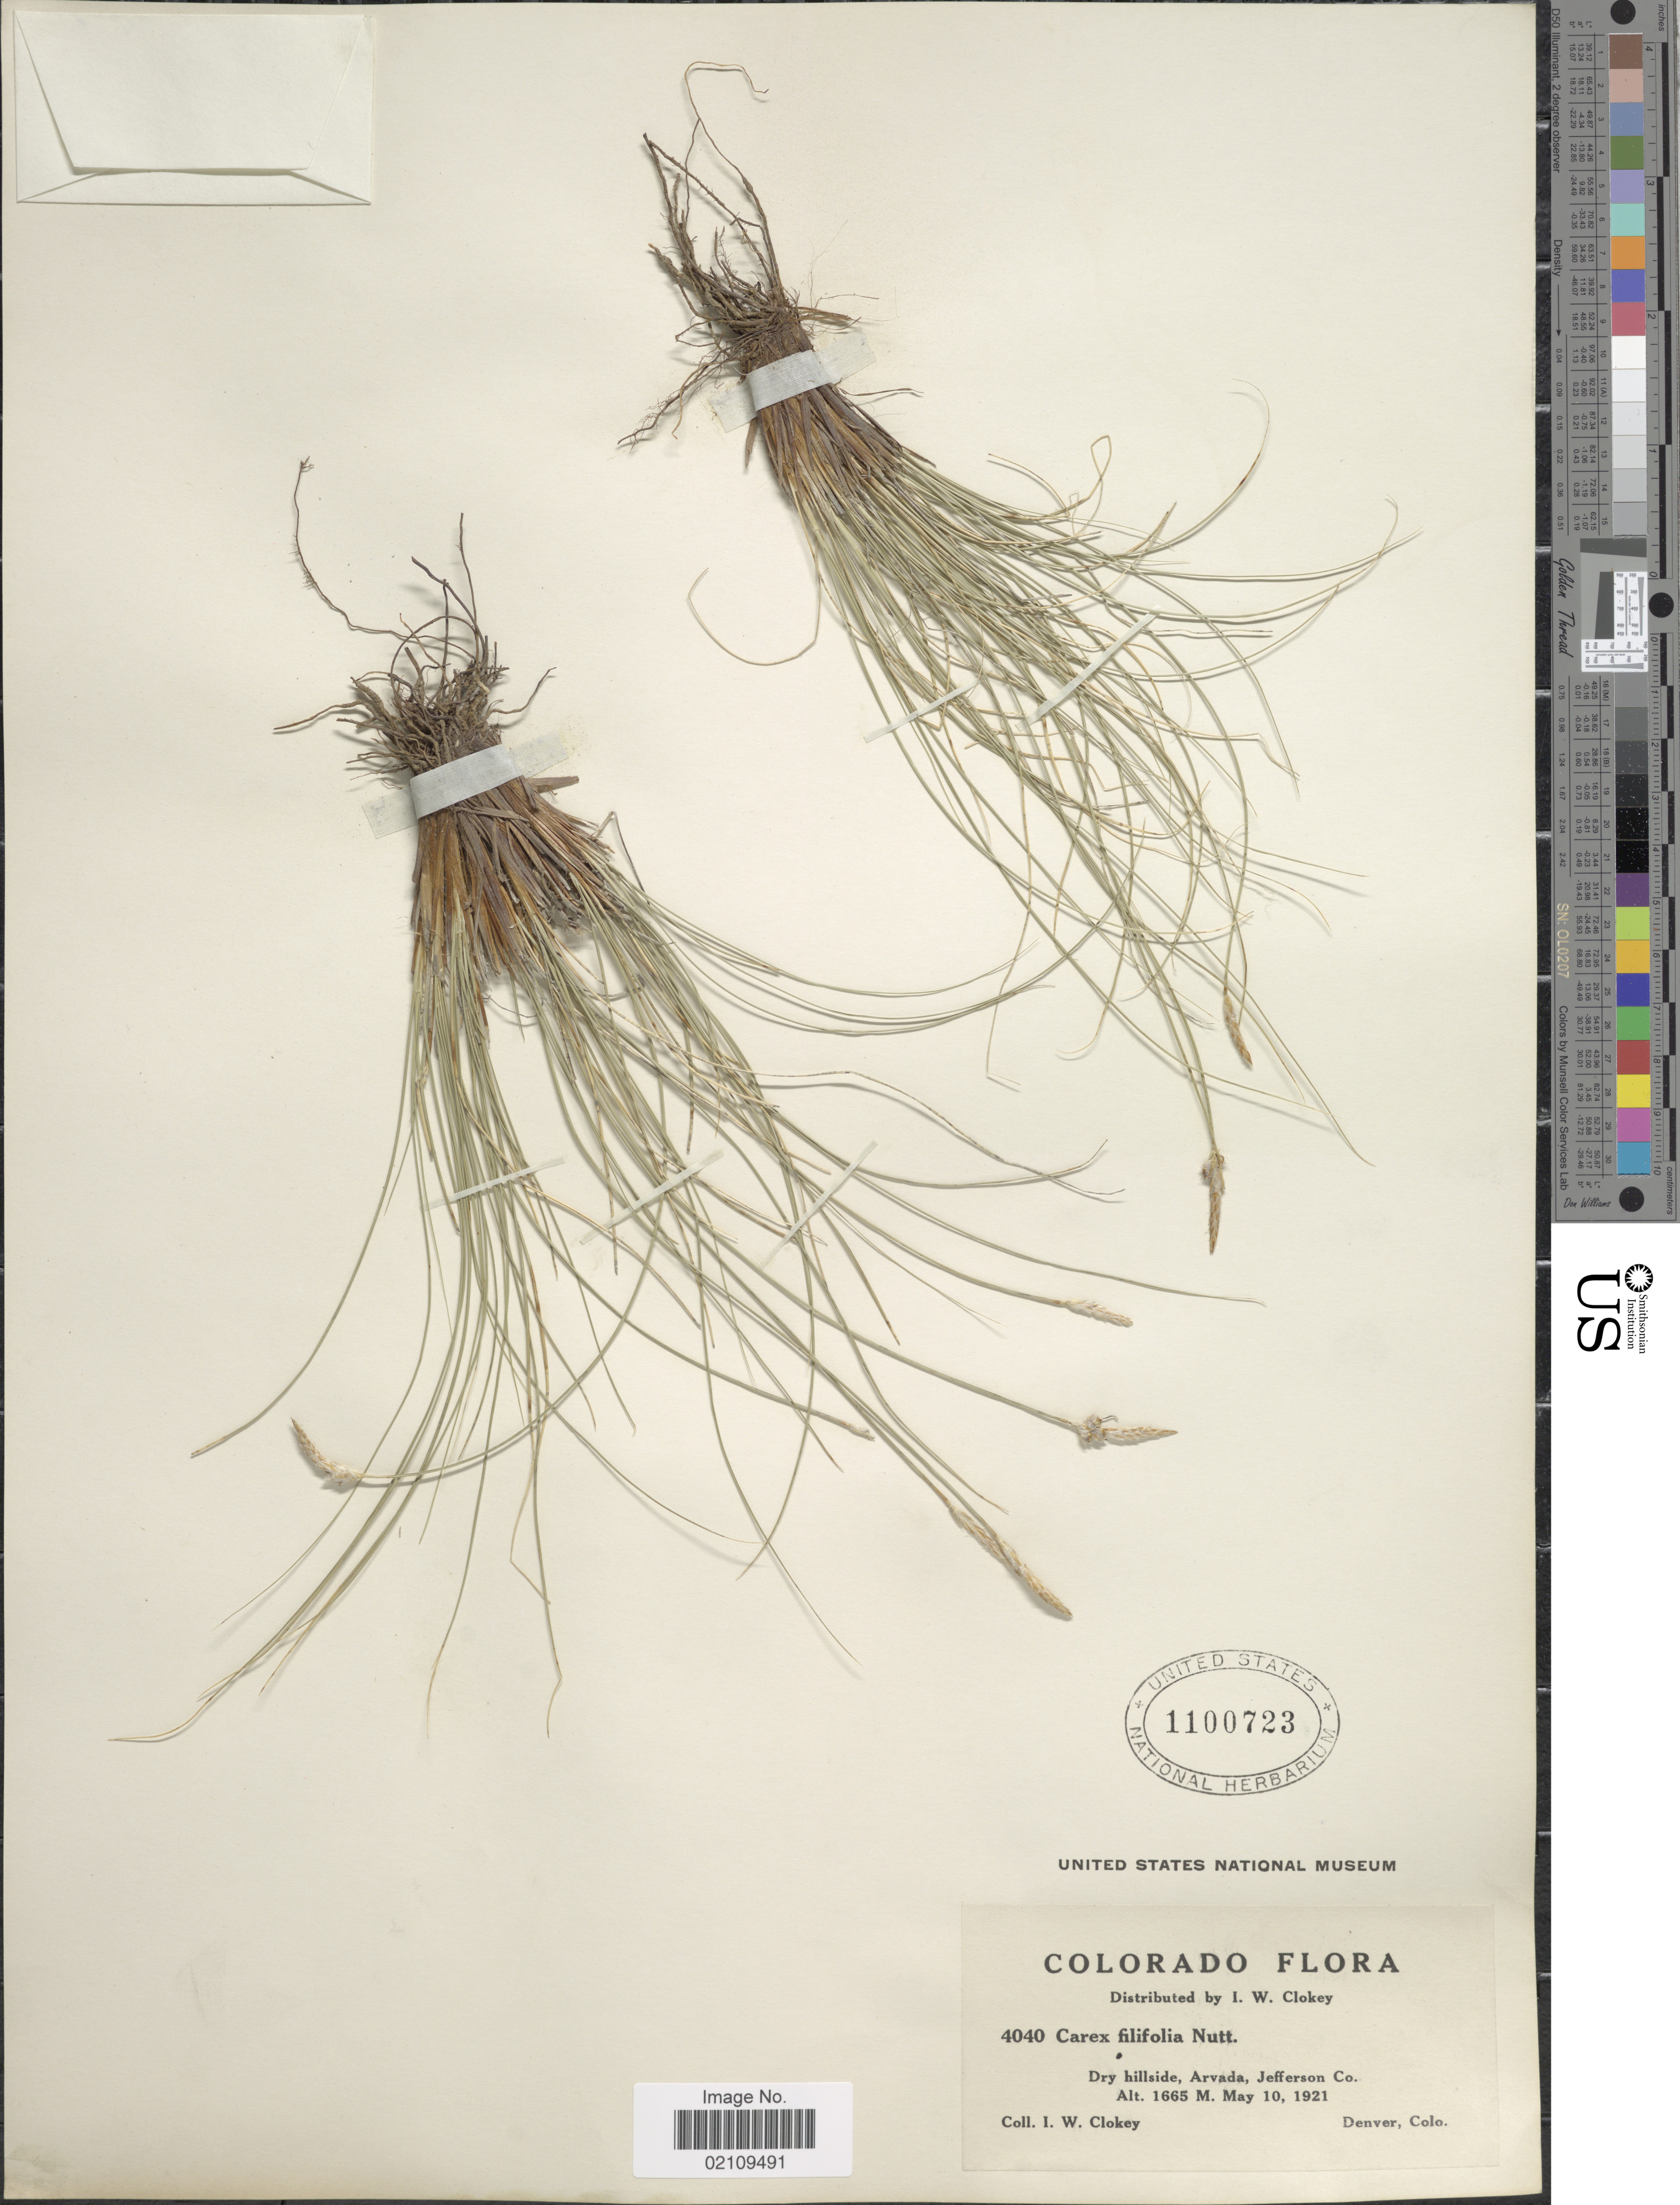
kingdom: Plantae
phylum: Tracheophyta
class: Liliopsida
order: Poales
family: Cyperaceae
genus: Carex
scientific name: Carex filifolia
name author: Nutt.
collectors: I. W. Clokey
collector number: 4040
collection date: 1921-05-10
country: United States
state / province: Colorado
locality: Dry hillside, Arvada, Jefferson Co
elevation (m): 1665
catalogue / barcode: US 1100723